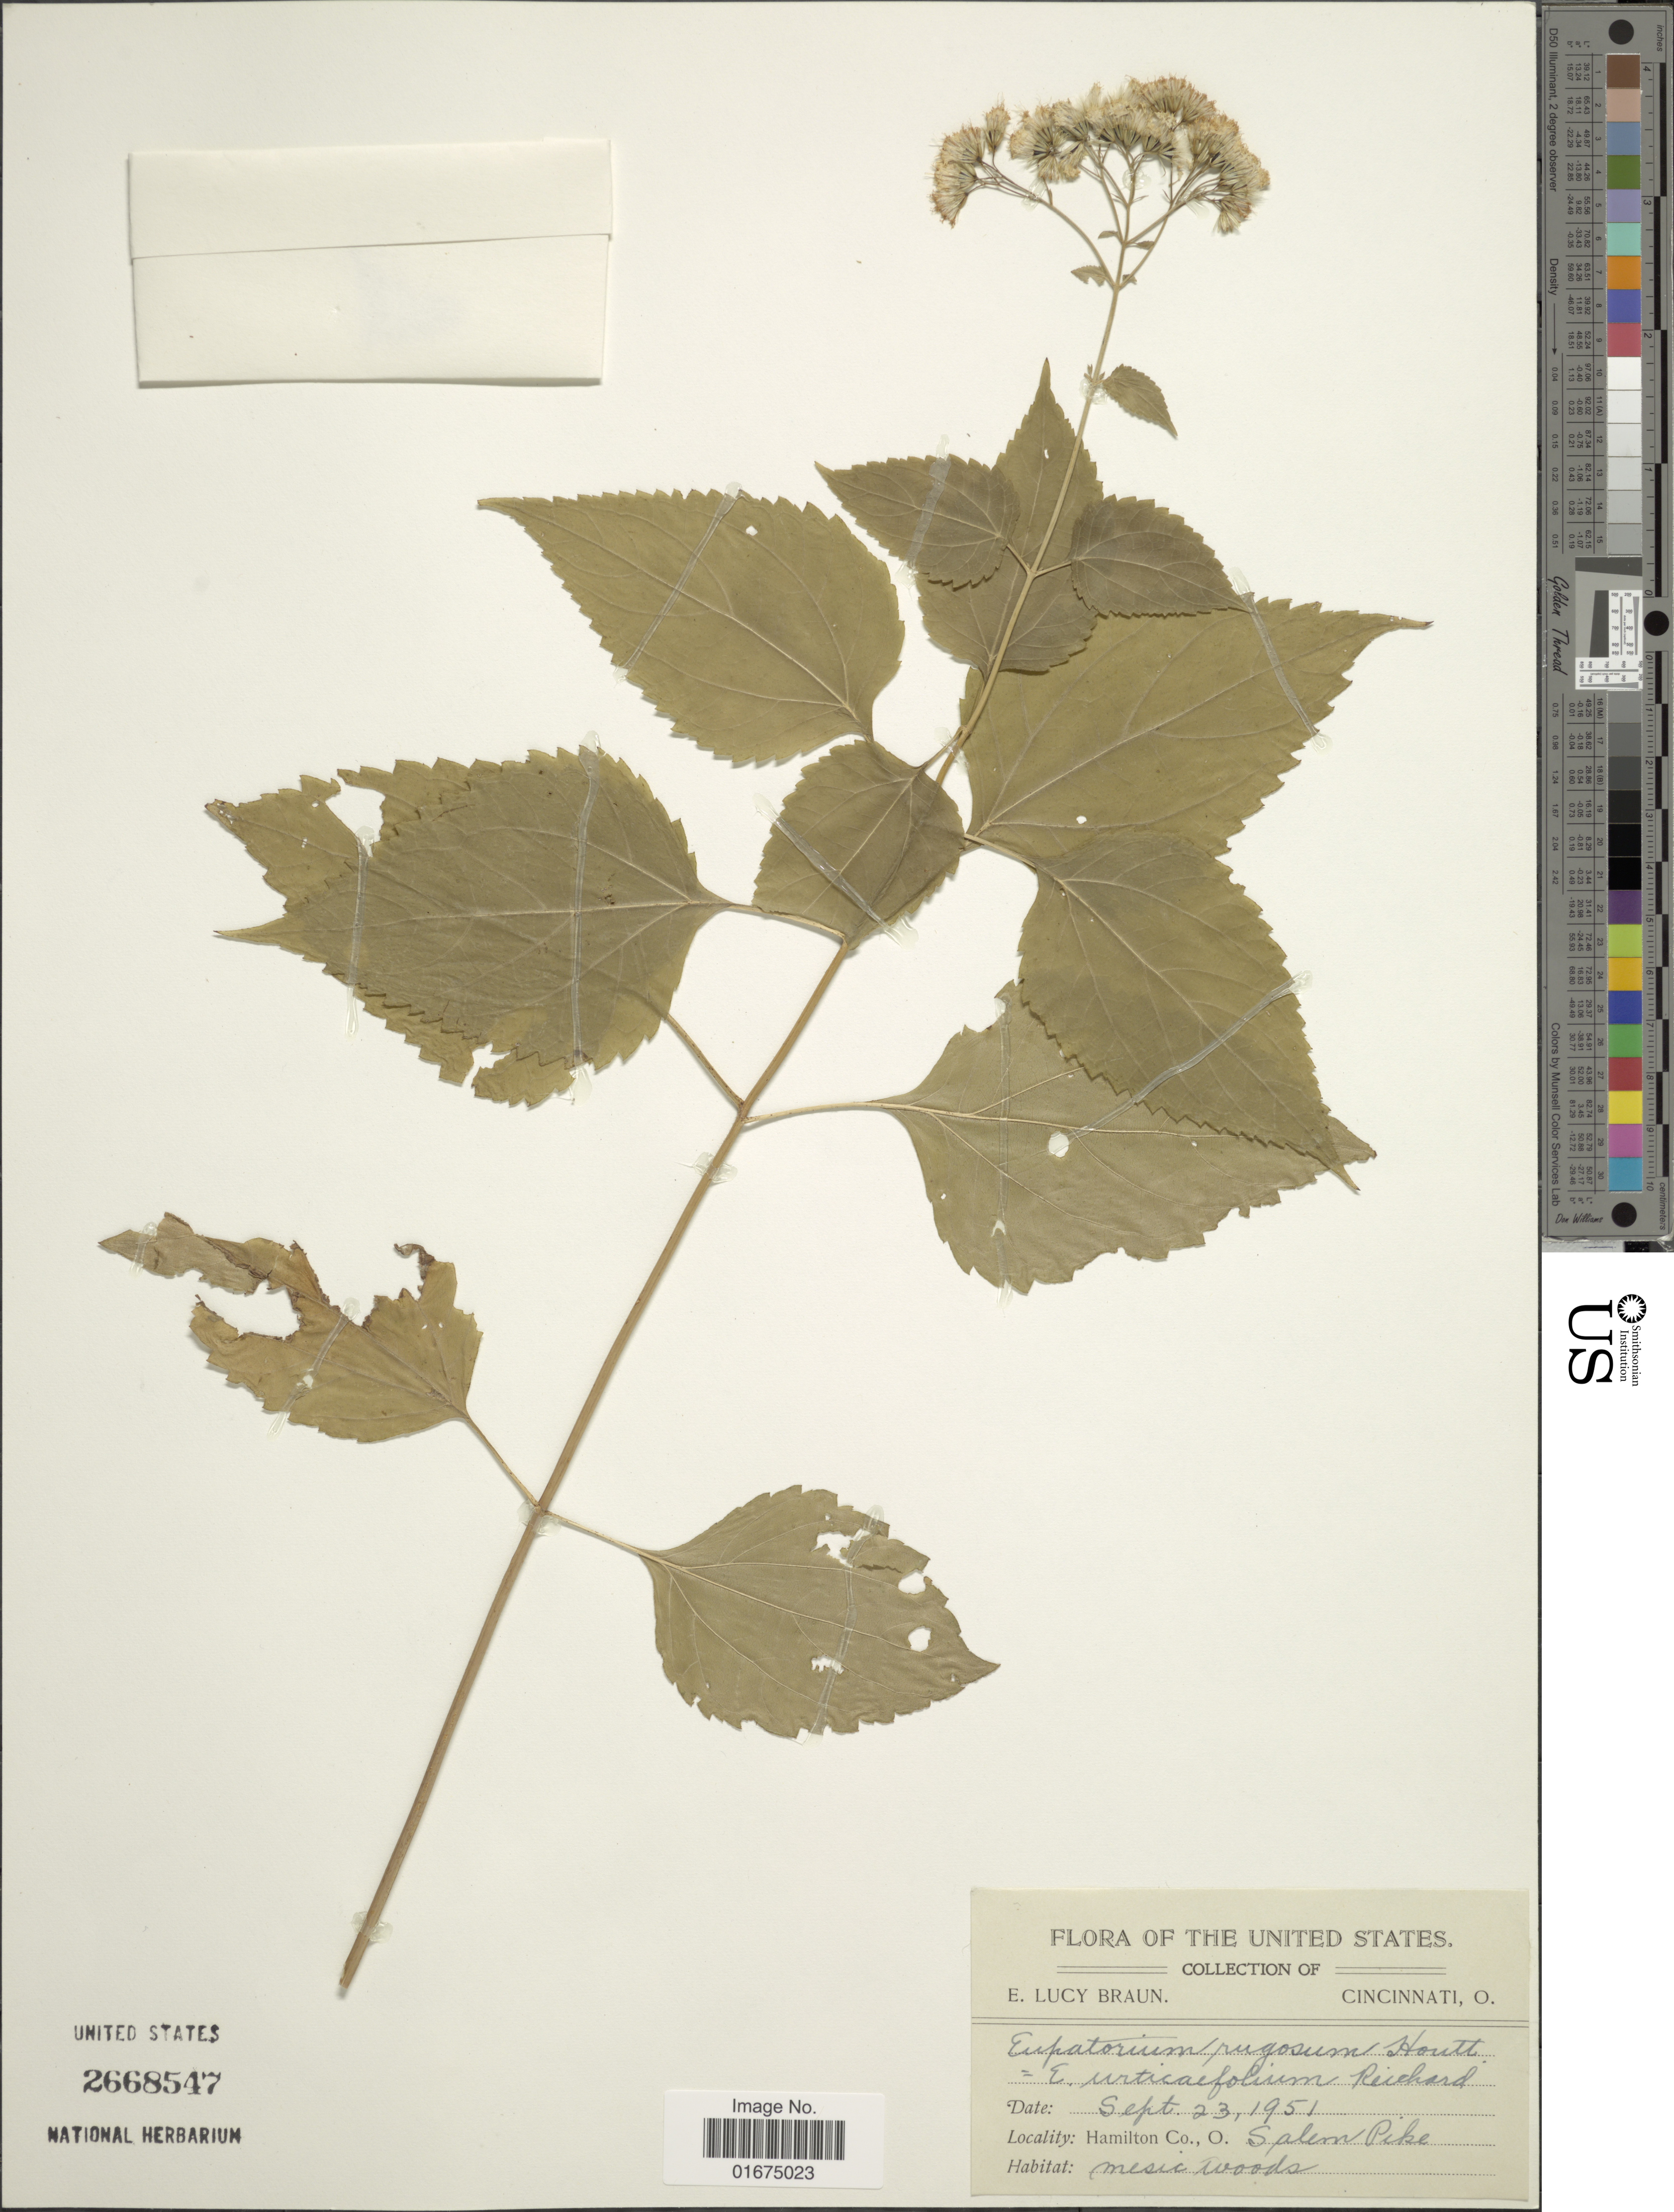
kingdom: Plantae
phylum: Tracheophyta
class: Magnoliopsida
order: Asterales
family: Asteraceae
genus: Ageratina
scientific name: Ageratina altissima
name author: (L.) R.M. King & H. Rob.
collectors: E. L. Braun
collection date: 1951-09-23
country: United States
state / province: Ohio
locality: Hamilton Co., O. Spalem Pike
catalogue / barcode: US 2668547